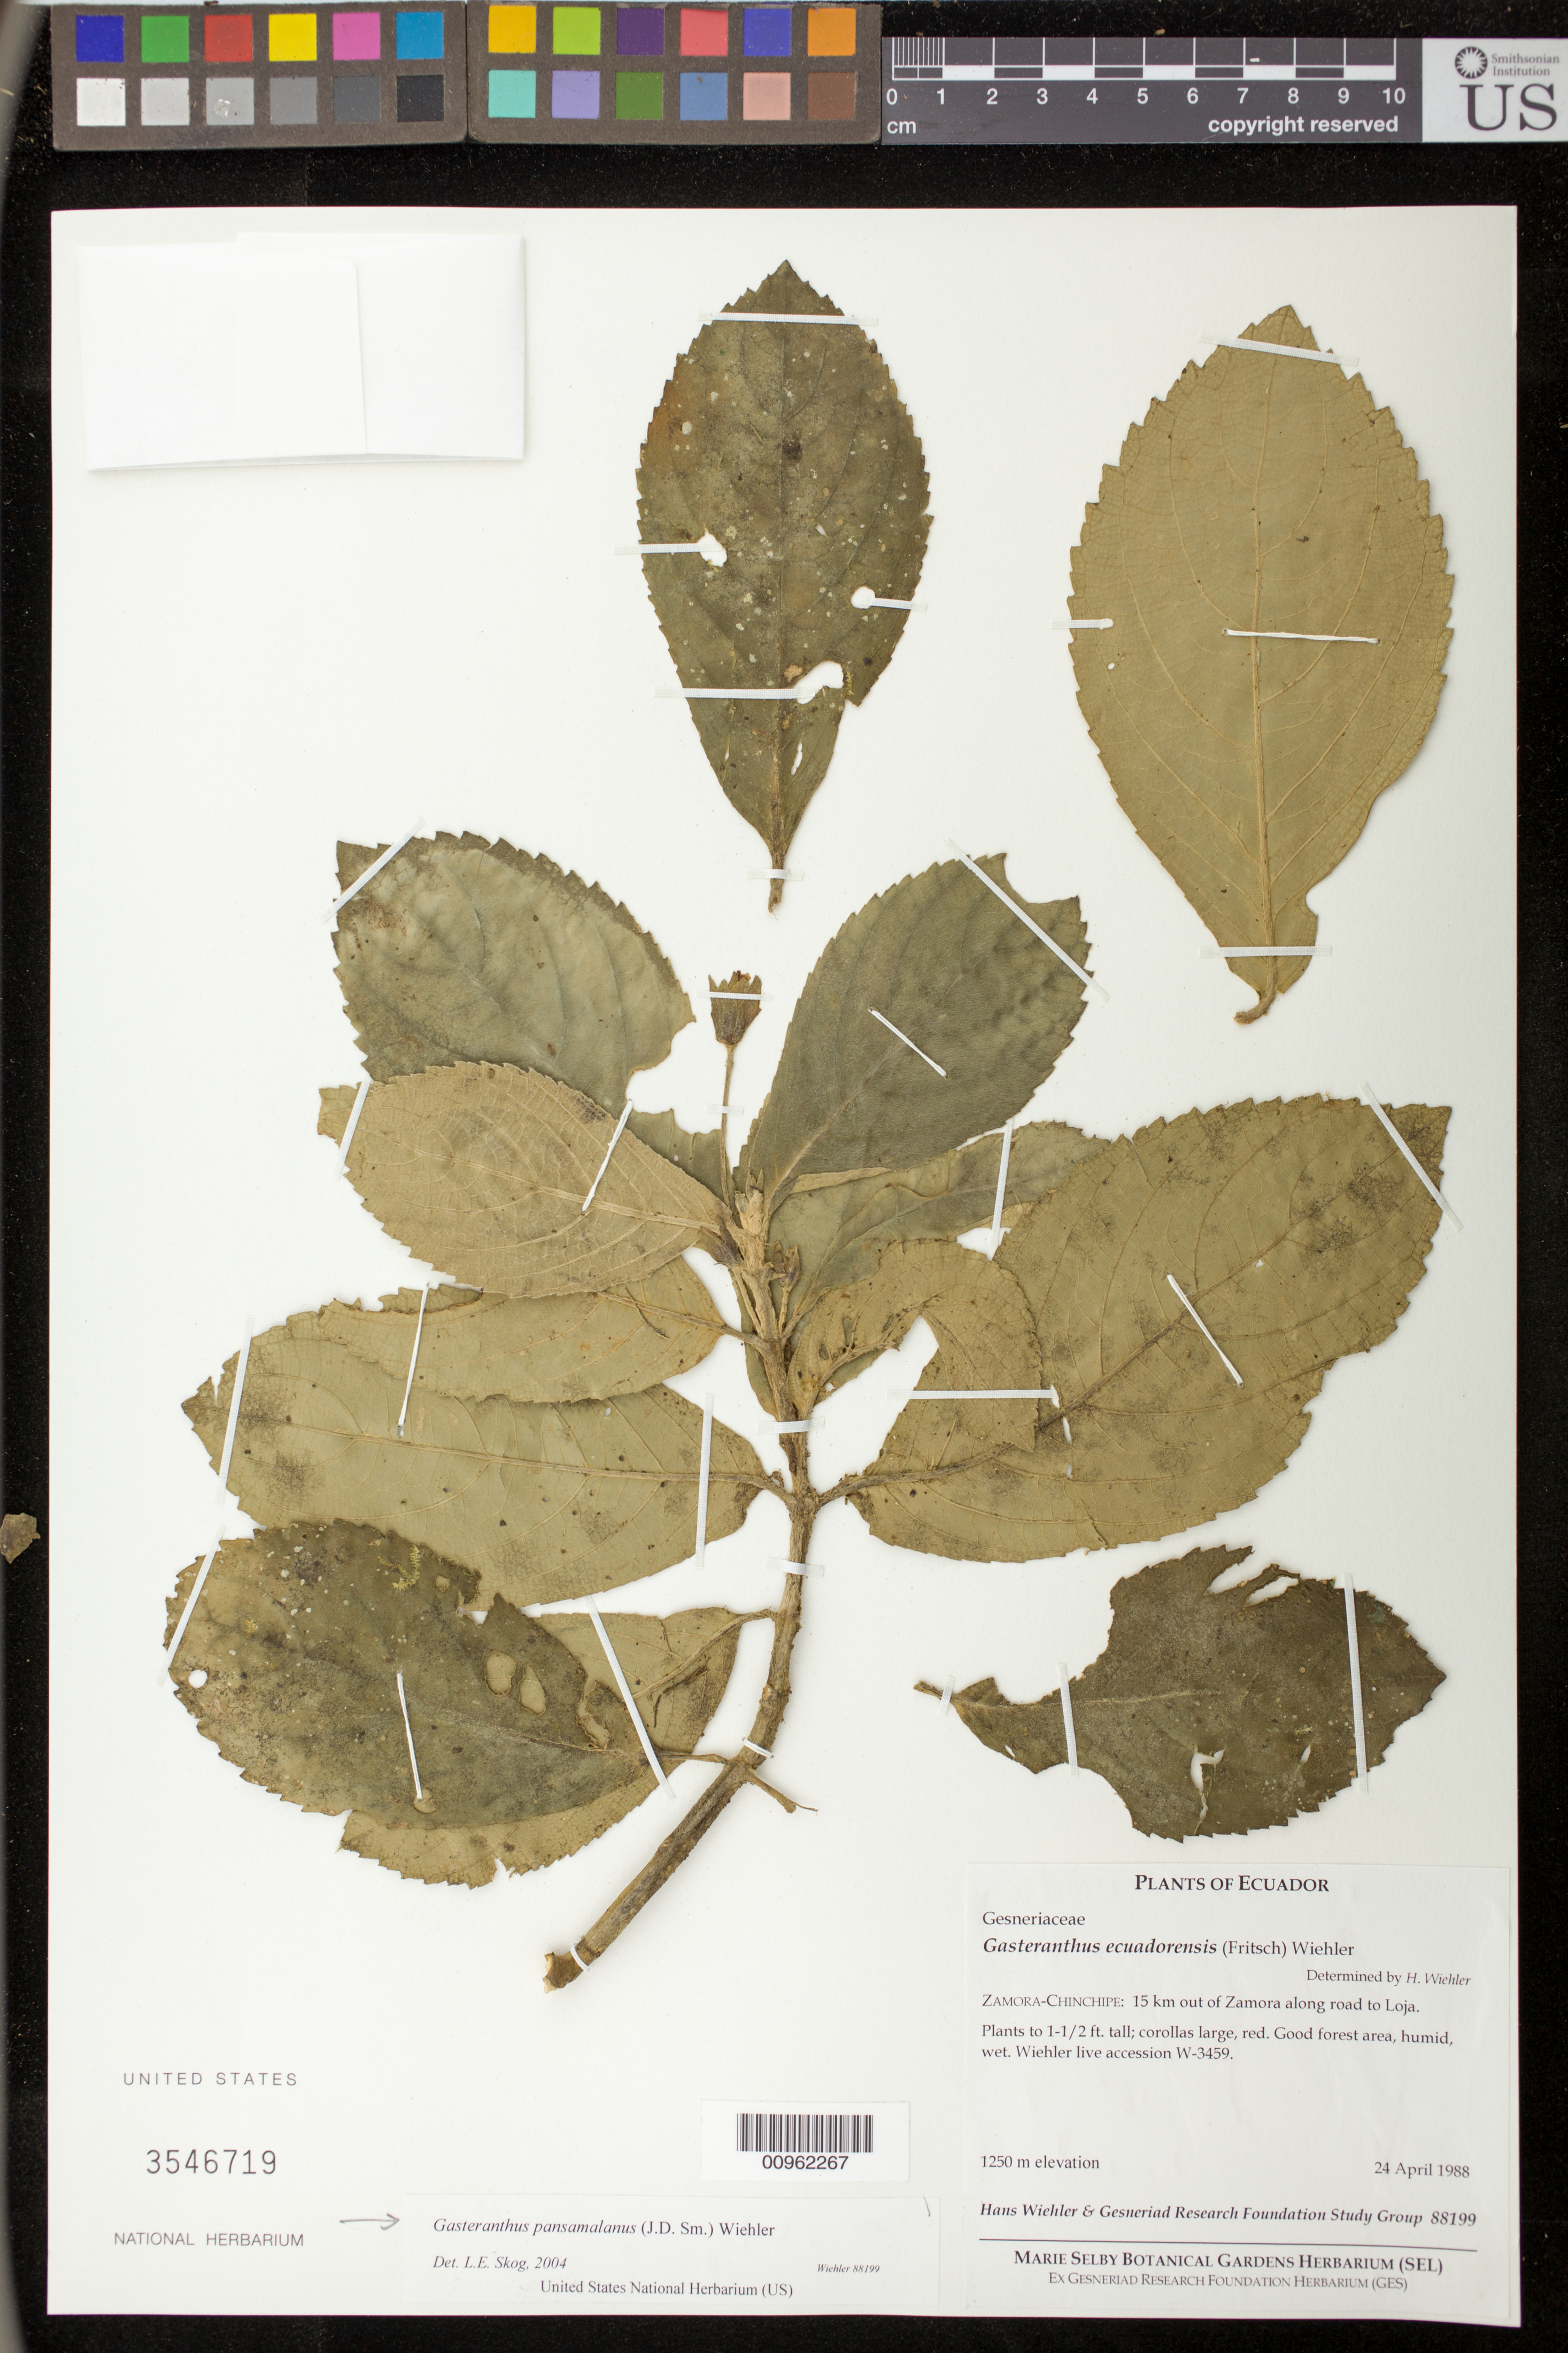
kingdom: Plantae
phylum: Tracheophyta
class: Magnoliopsida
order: Lamiales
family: Gesneriaceae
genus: Gasteranthus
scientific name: Gasteranthus pansamalanus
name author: (Donn. Sm.) Wiehler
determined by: Skog, Laurence E.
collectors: H. J. Wiehler & GRF Study Group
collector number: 88199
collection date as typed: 24 Apr 1988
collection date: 1988-04-24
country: Ecuador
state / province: Zamora-Chinchipe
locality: Zamora-Chinchipe: 15 km out of Zamora along road to Loja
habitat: Good forest area, humid, wet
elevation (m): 1250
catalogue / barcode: US 3546719